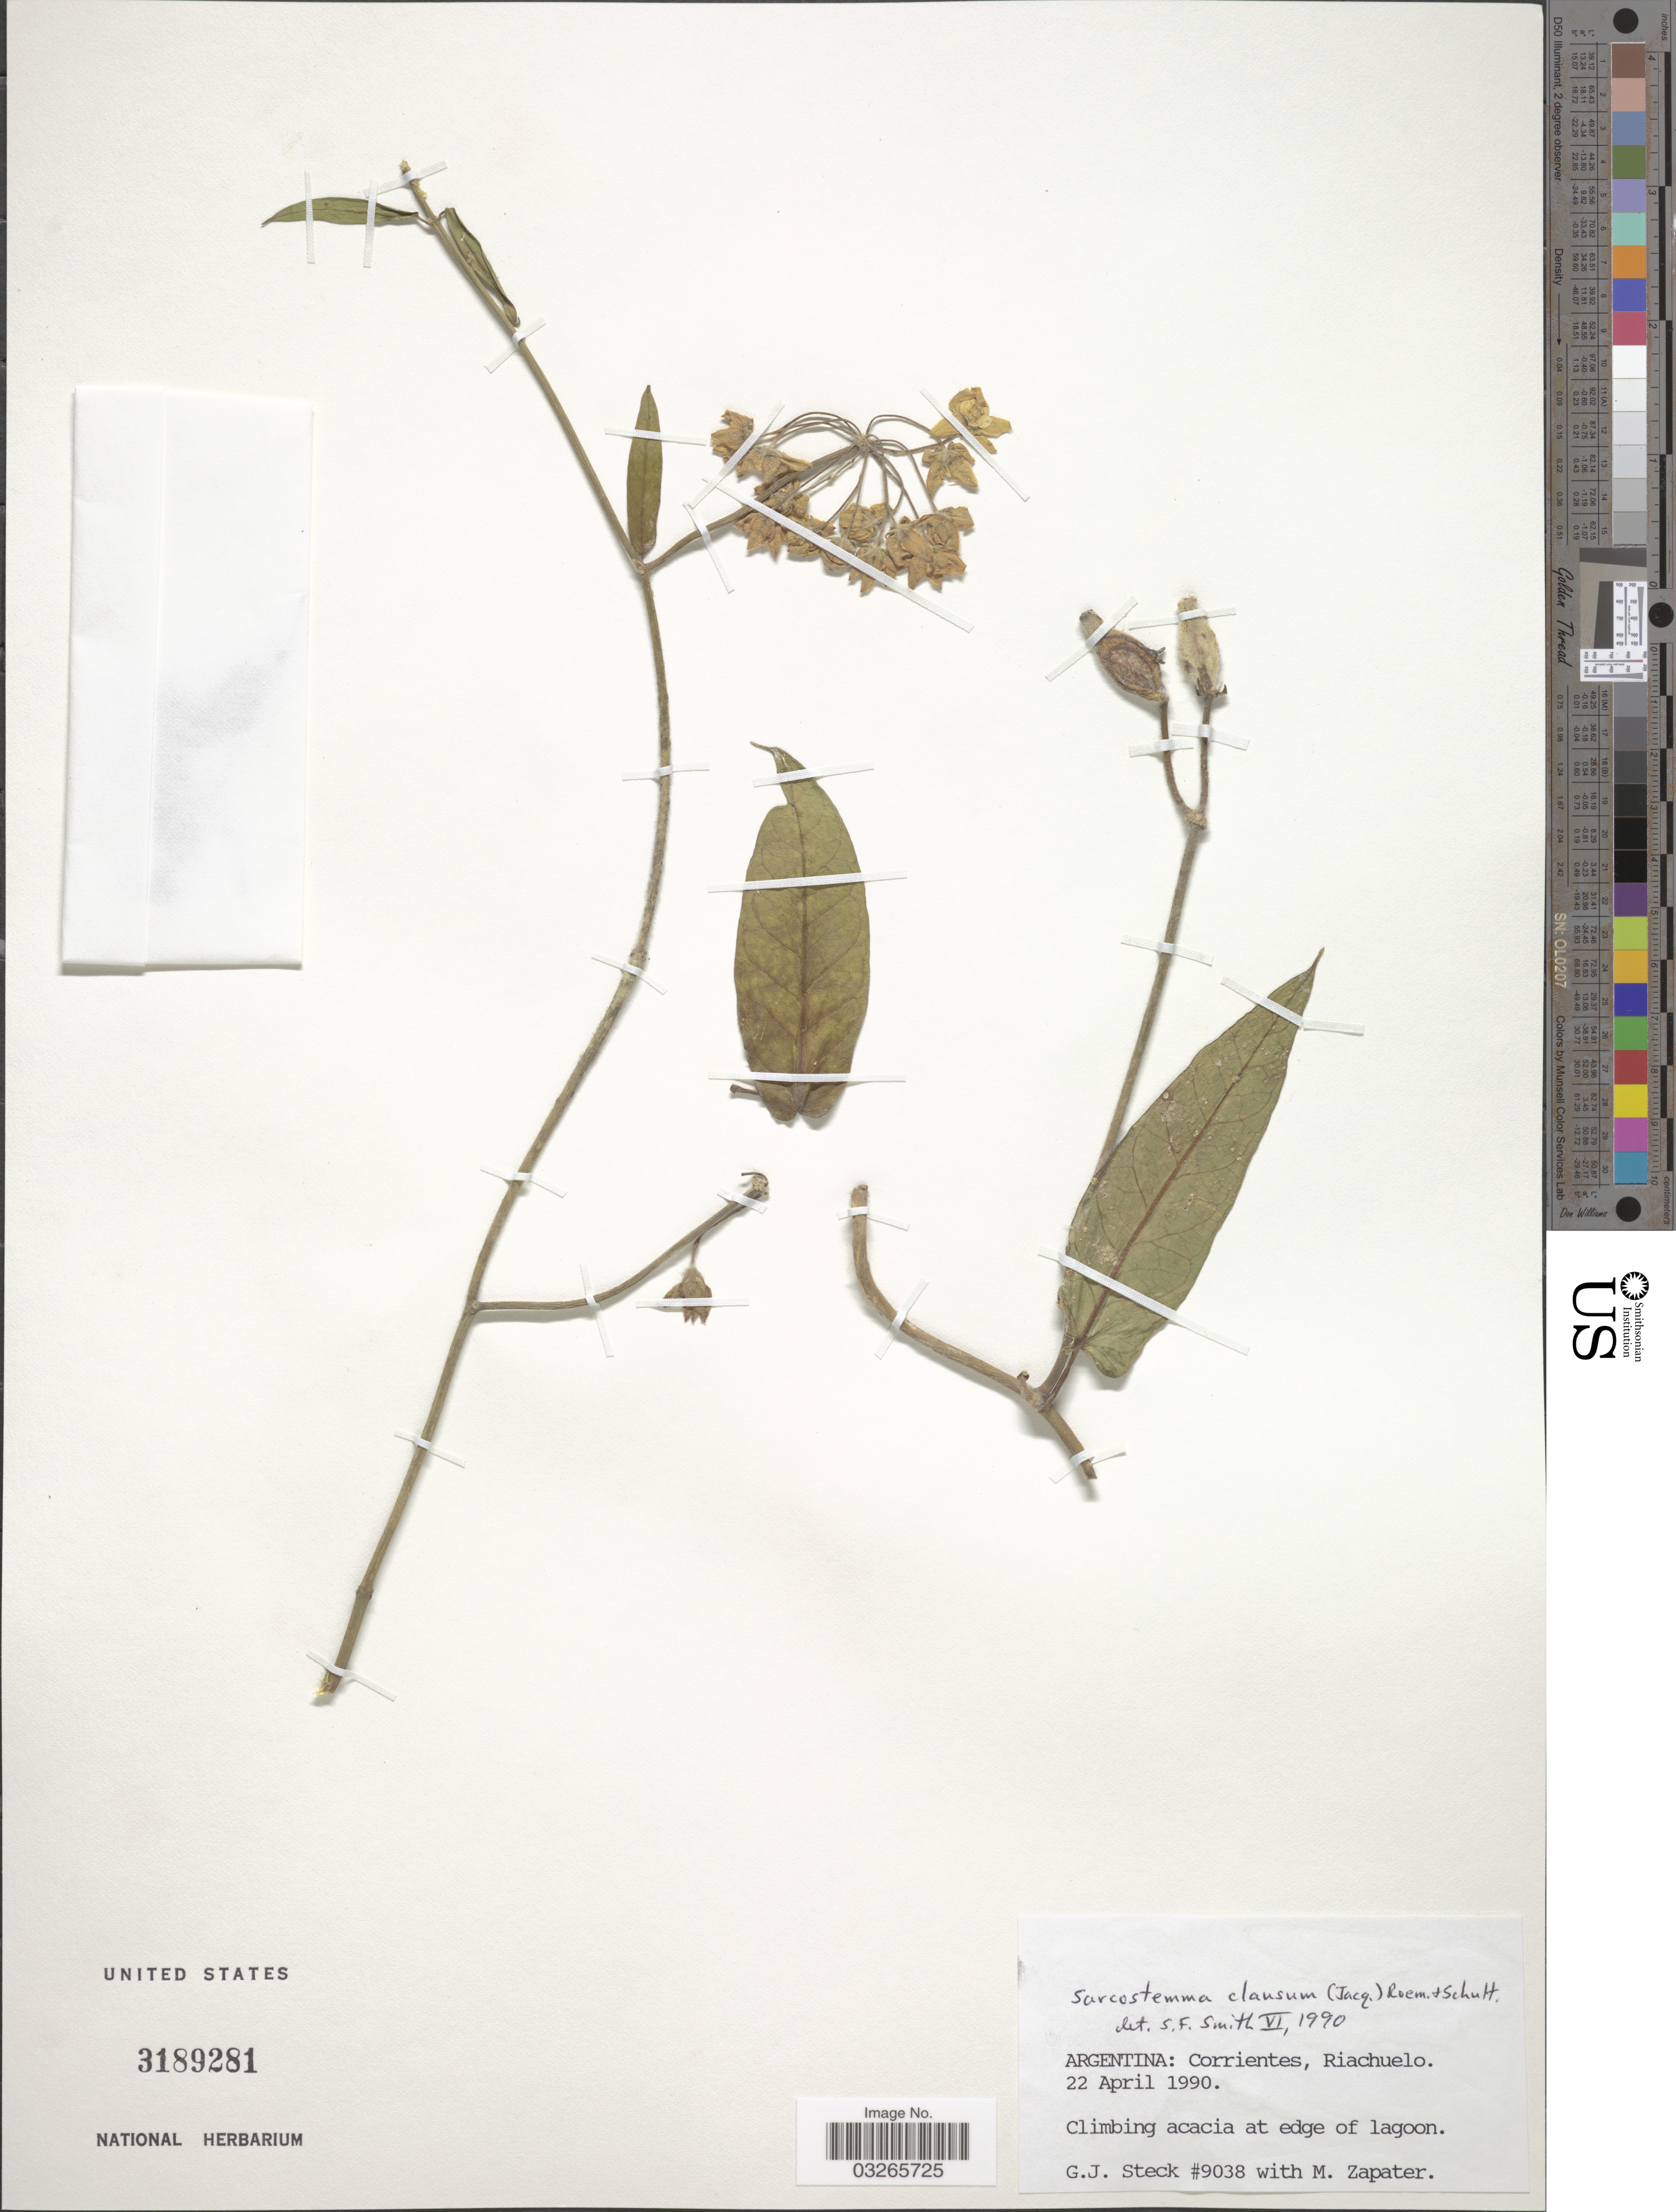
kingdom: Plantae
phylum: Tracheophyta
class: Magnoliopsida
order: Gentianales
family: Apocynaceae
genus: Sarcostemma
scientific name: Sarcostemma clausum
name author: (Jacq.) Schult.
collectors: G. Steck & M. Zapater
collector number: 9038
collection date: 1990-04-22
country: Argentina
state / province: Corrientes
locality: Riachuelo.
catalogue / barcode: US 3189281